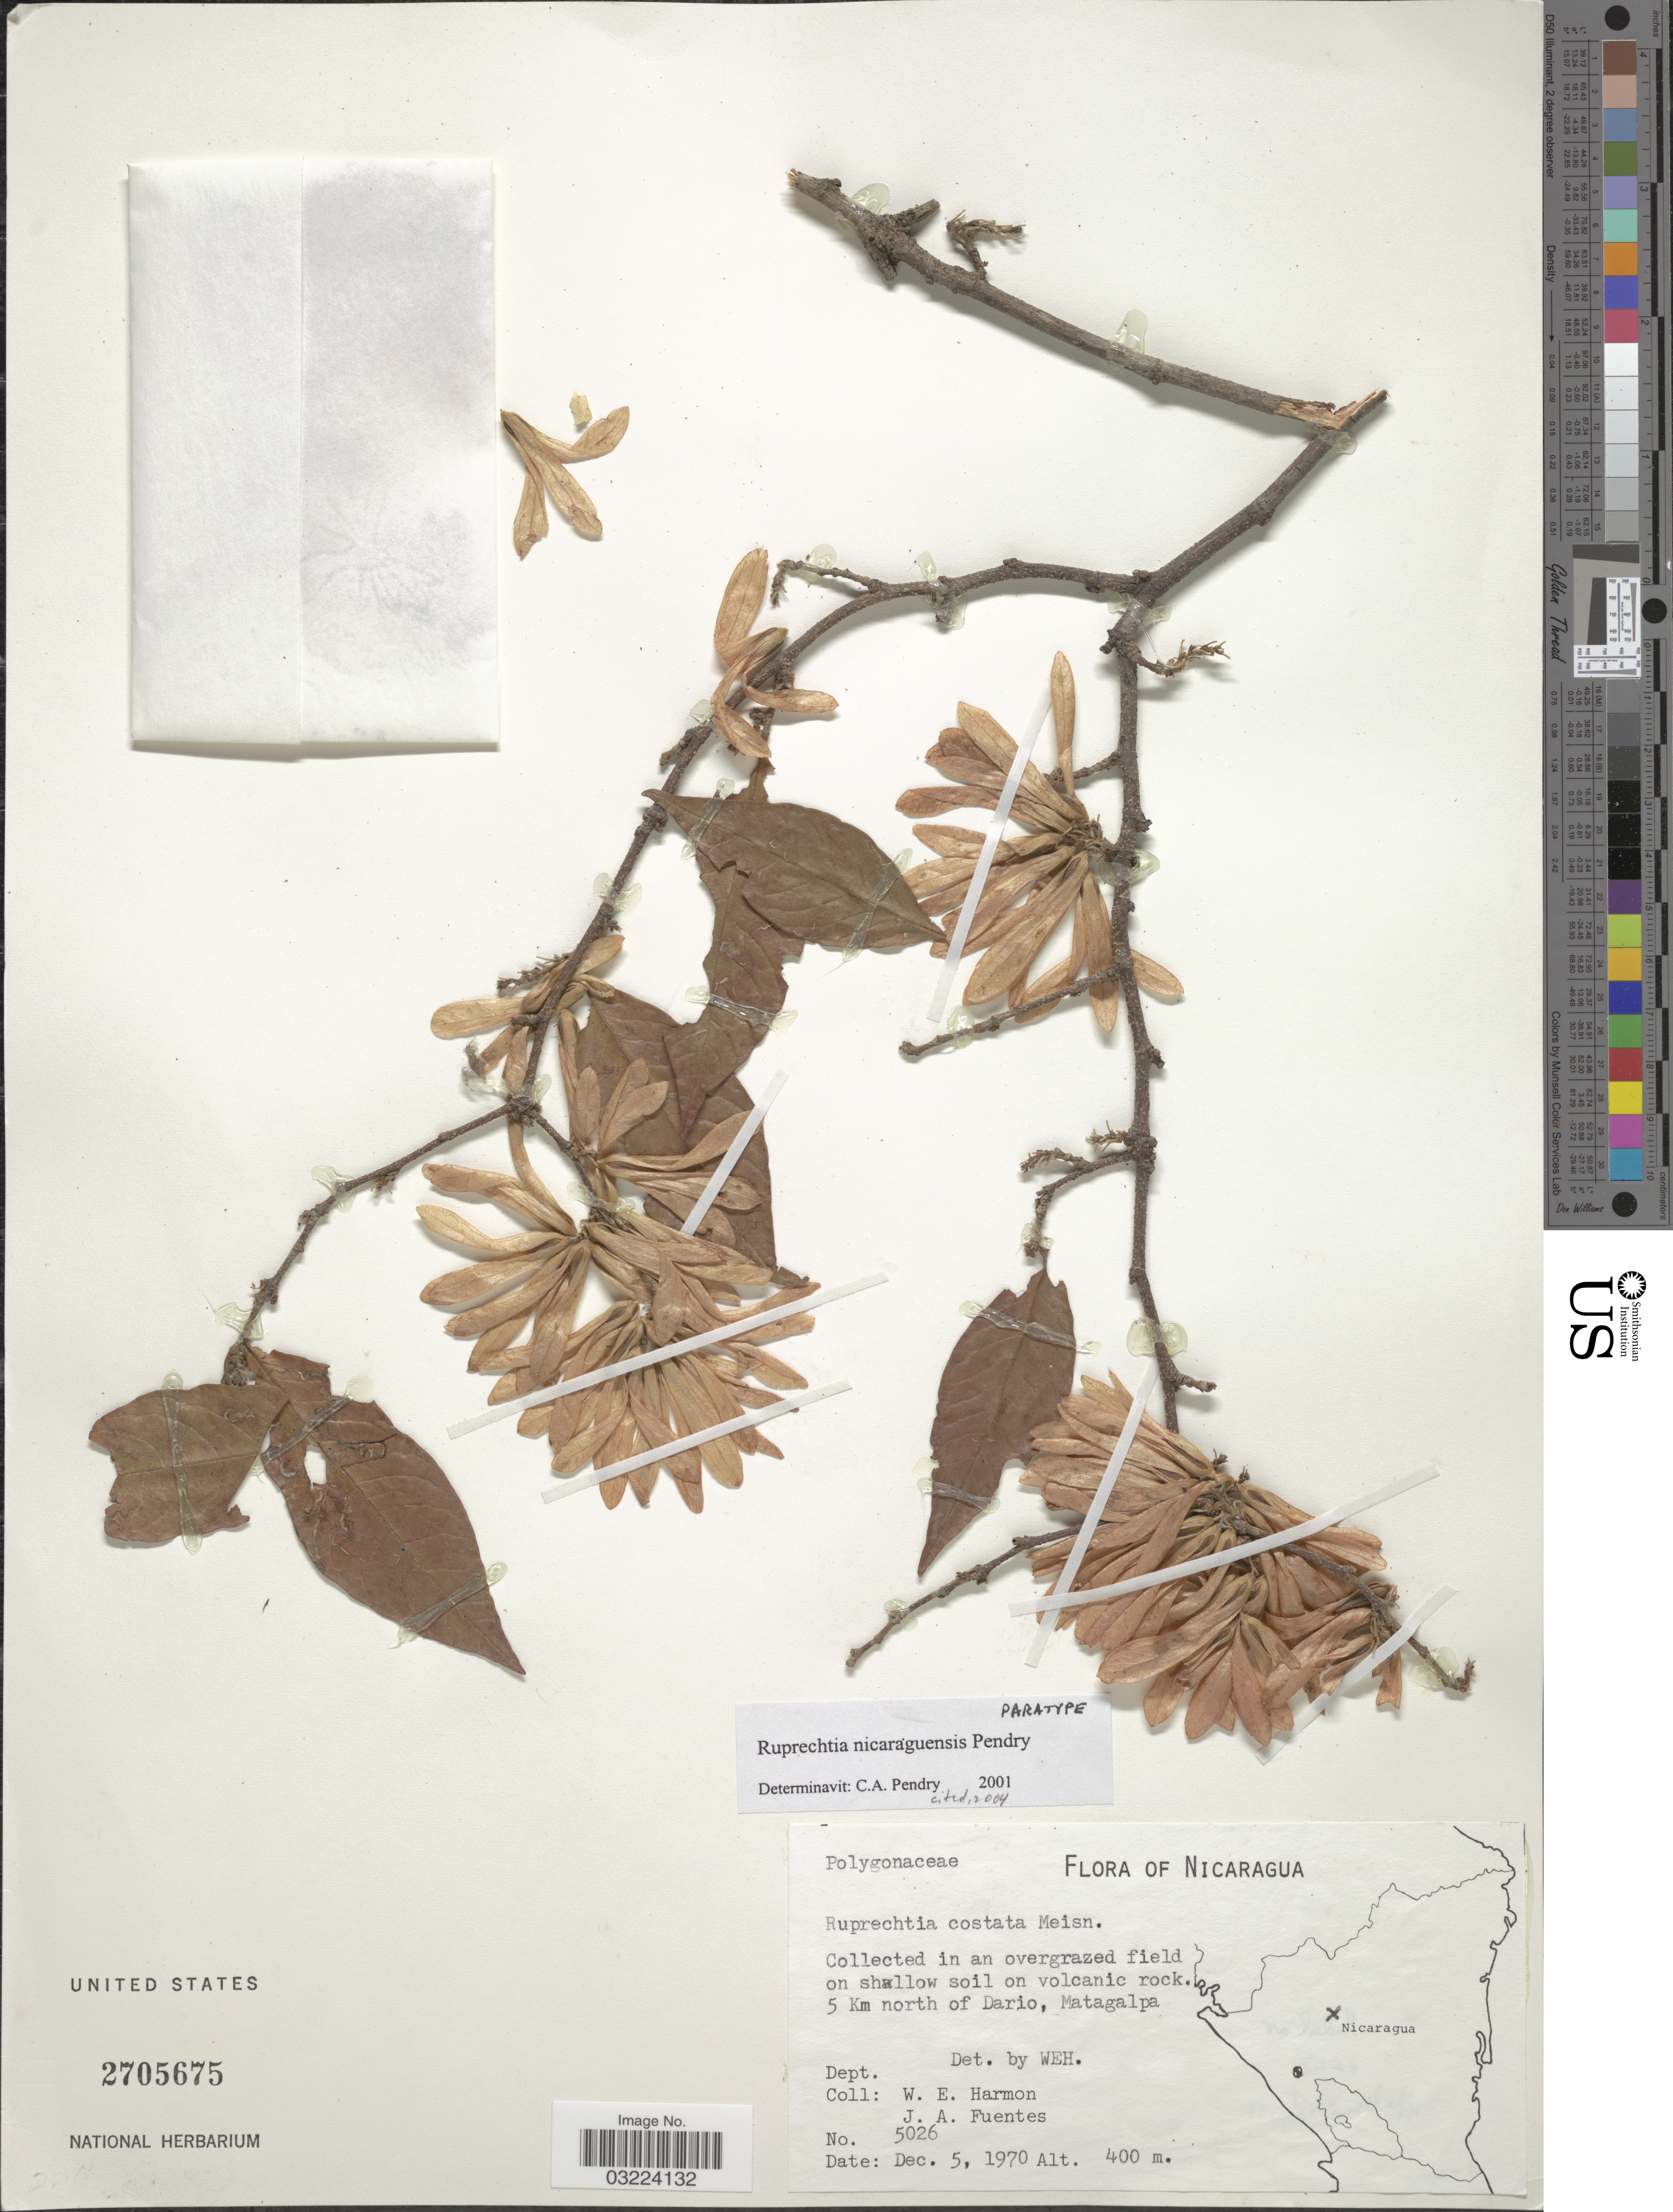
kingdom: Plantae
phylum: Tracheophyta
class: Magnoliopsida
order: Caryophyllales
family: Polygonaceae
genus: Ruprechtia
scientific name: Ruprechtia nicaraguensis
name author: Pendry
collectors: W. E. Harmon & J. Fuentes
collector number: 5026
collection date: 1970-12-05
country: Nicaragua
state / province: Matagalpa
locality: In an overgrazed field on shallow soil on volcanic rock. 5 Km. north of Dario.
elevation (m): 400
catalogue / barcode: US 2705675